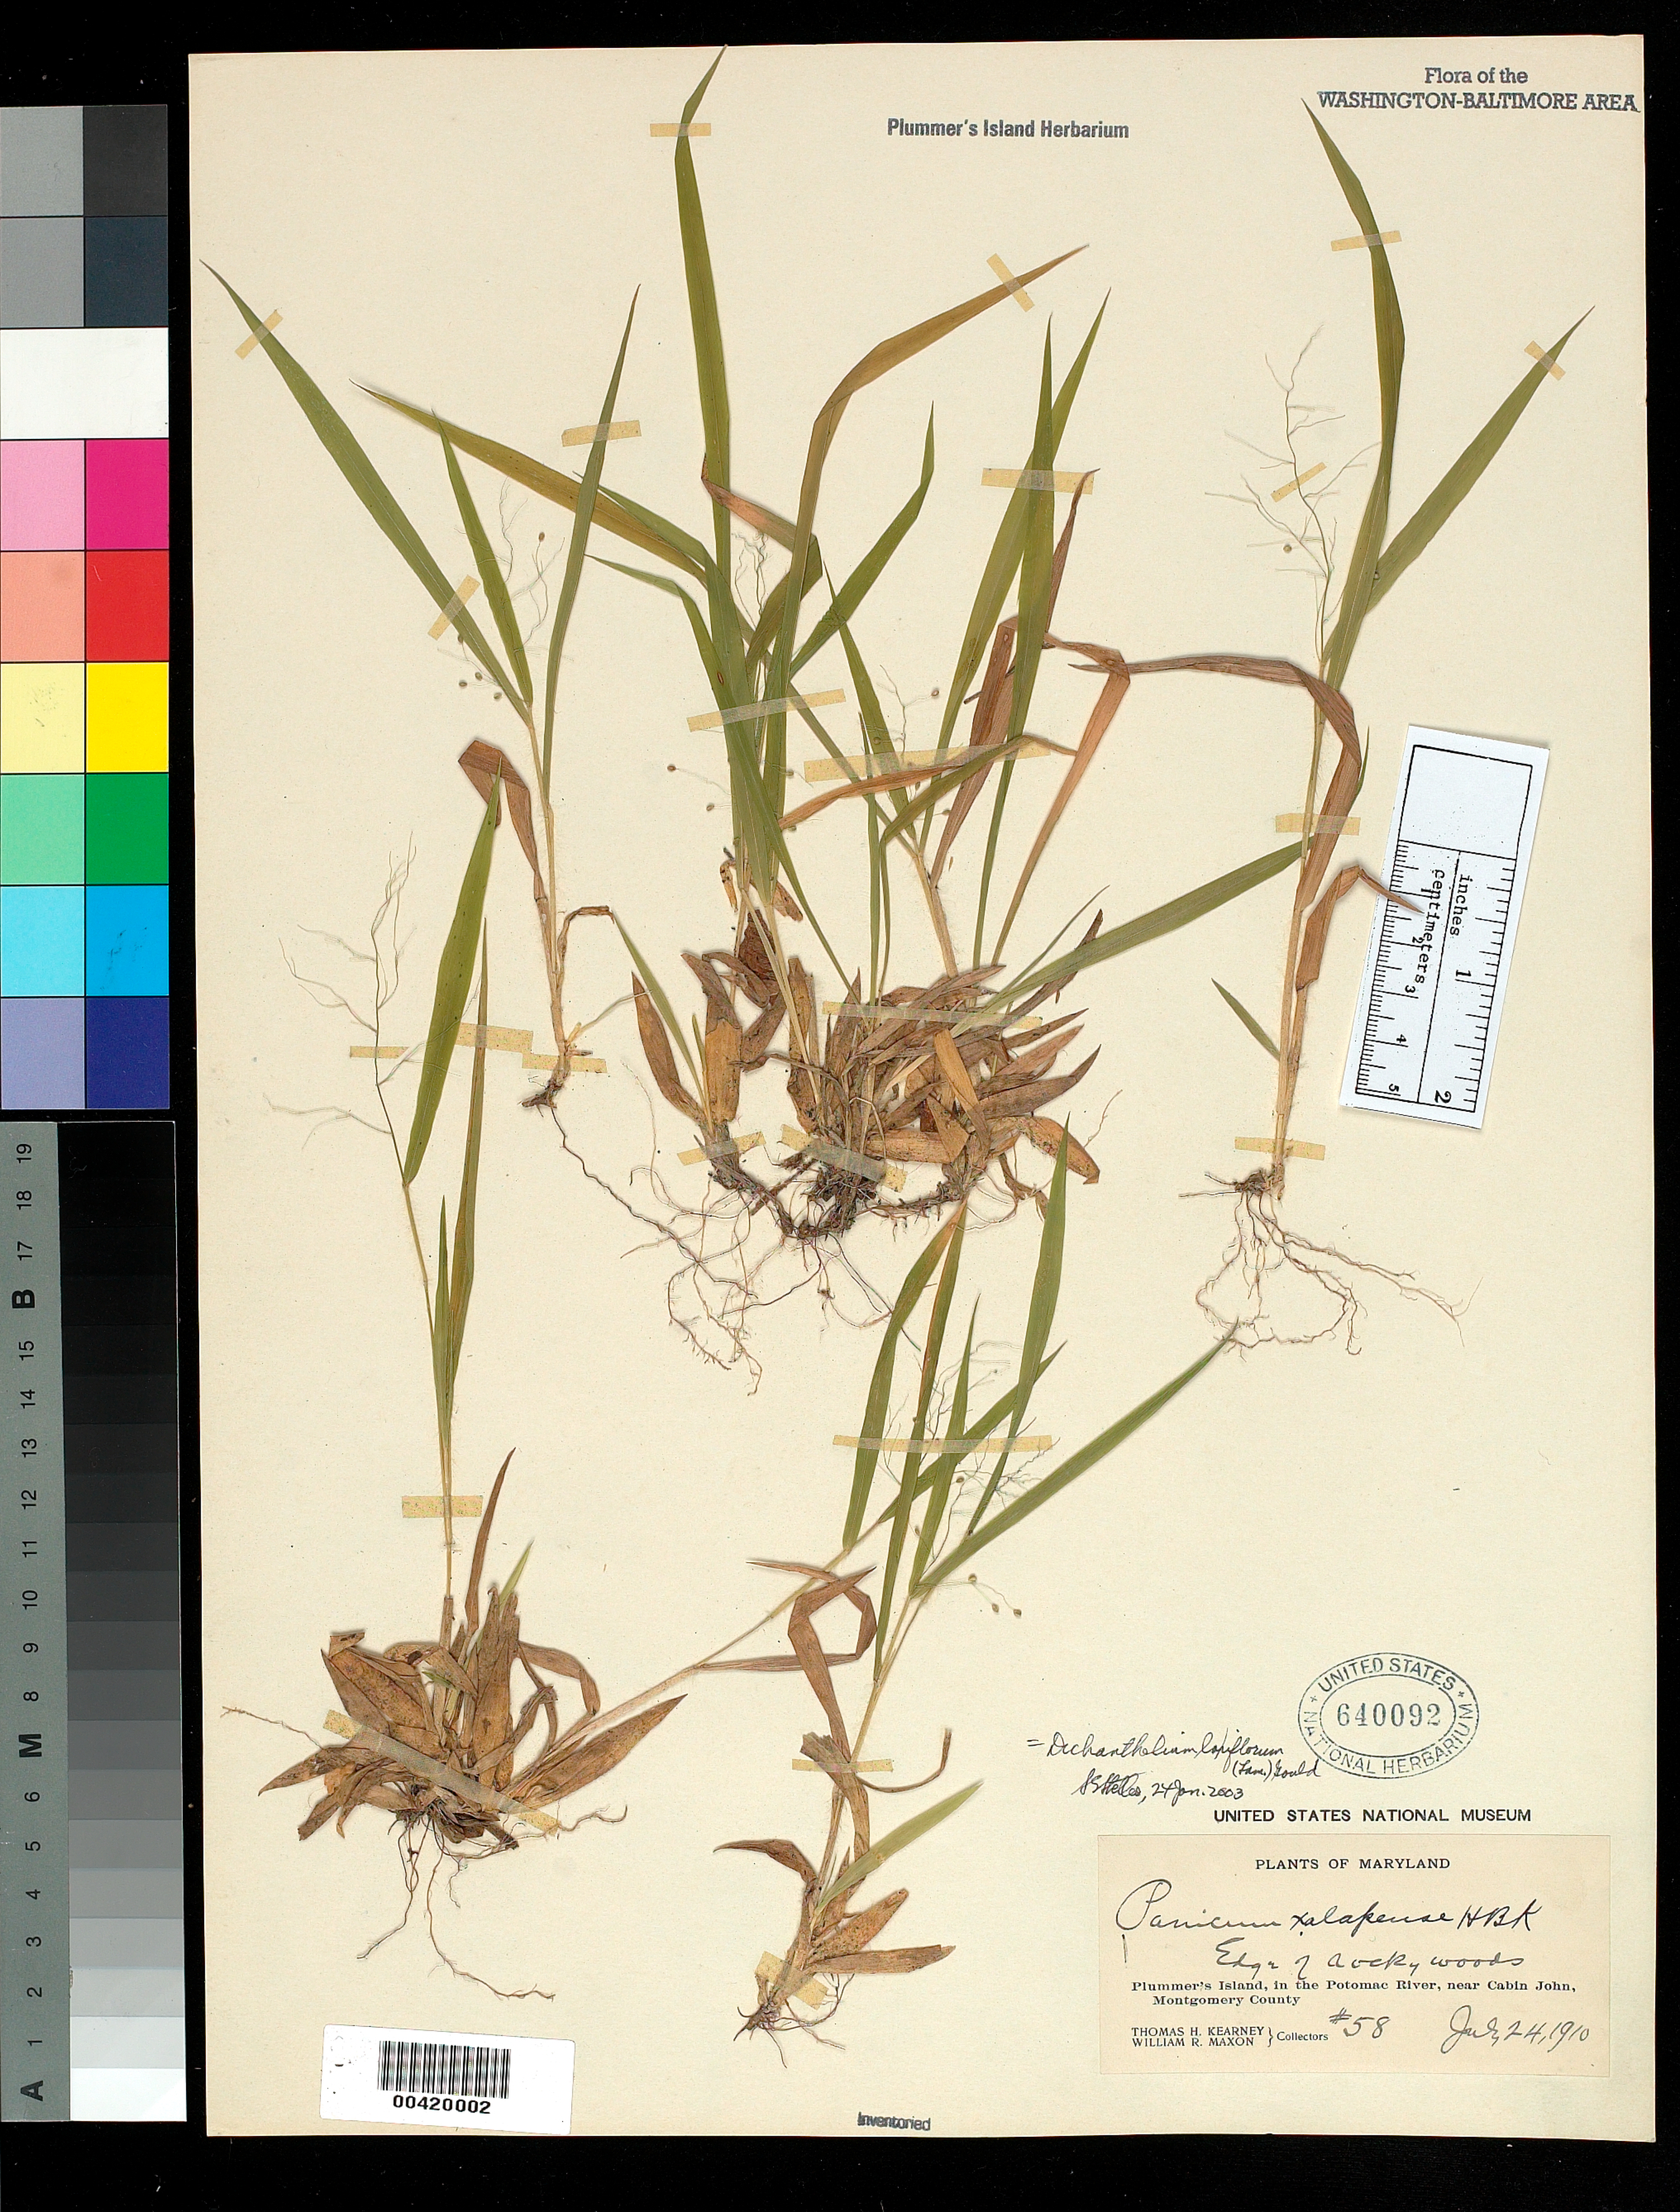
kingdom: Plantae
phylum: Tracheophyta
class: Liliopsida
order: Poales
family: Poaceae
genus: Dichanthelium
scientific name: Dichanthelium laxiflorum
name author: (Lam.) Gould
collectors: T. H. Kearney & W. R. Maxon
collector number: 58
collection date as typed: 24 Jul 1910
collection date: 1910-07-24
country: United States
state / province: Maryland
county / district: Montgomery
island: Plummers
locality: Plummer's Island C. & O. Canal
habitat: Edge of rocky woods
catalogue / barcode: US 640092